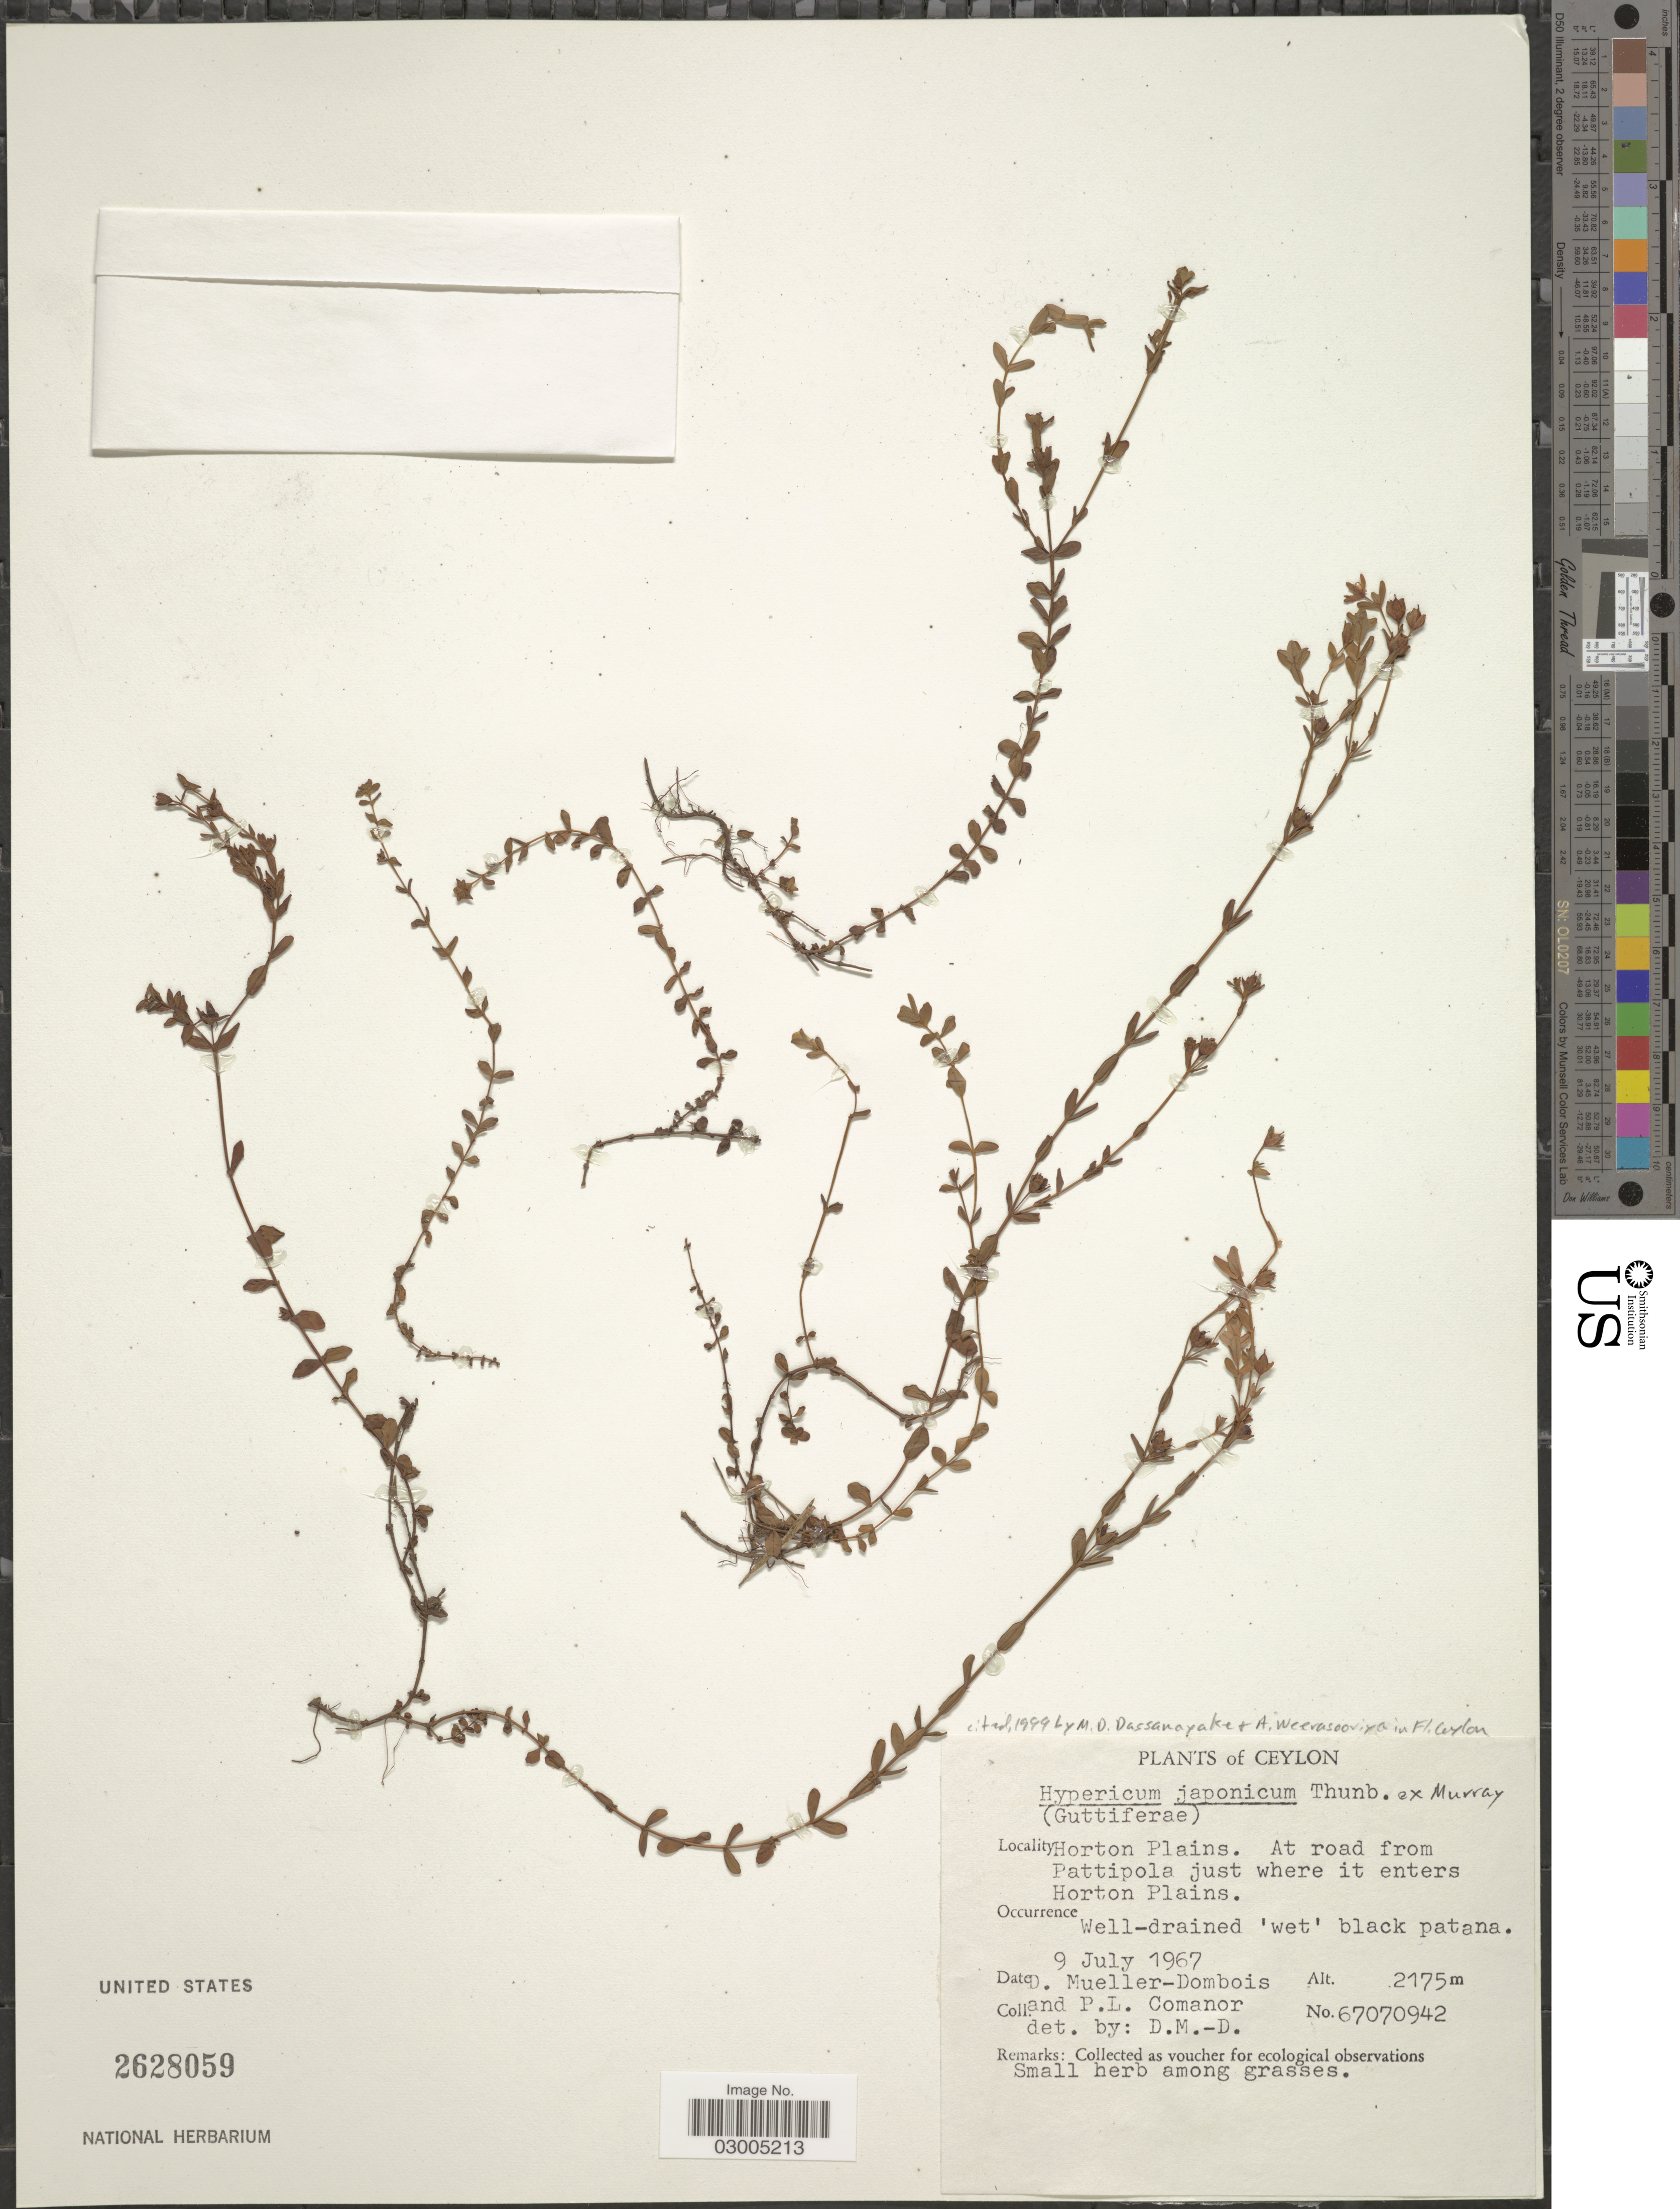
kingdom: Plantae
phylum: Tracheophyta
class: Magnoliopsida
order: Malpighiales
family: Hypericaceae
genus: Hypericum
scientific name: Hypericum japonicum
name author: Thunb.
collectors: D. Mueller-Dombois & P. Comanor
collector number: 67070942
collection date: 1967-07-09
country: Sri Lanka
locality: Ceylon. Horton Plains. At road from Pattipola just where it enters Horton Plains.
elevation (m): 2175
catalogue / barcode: US 2628059